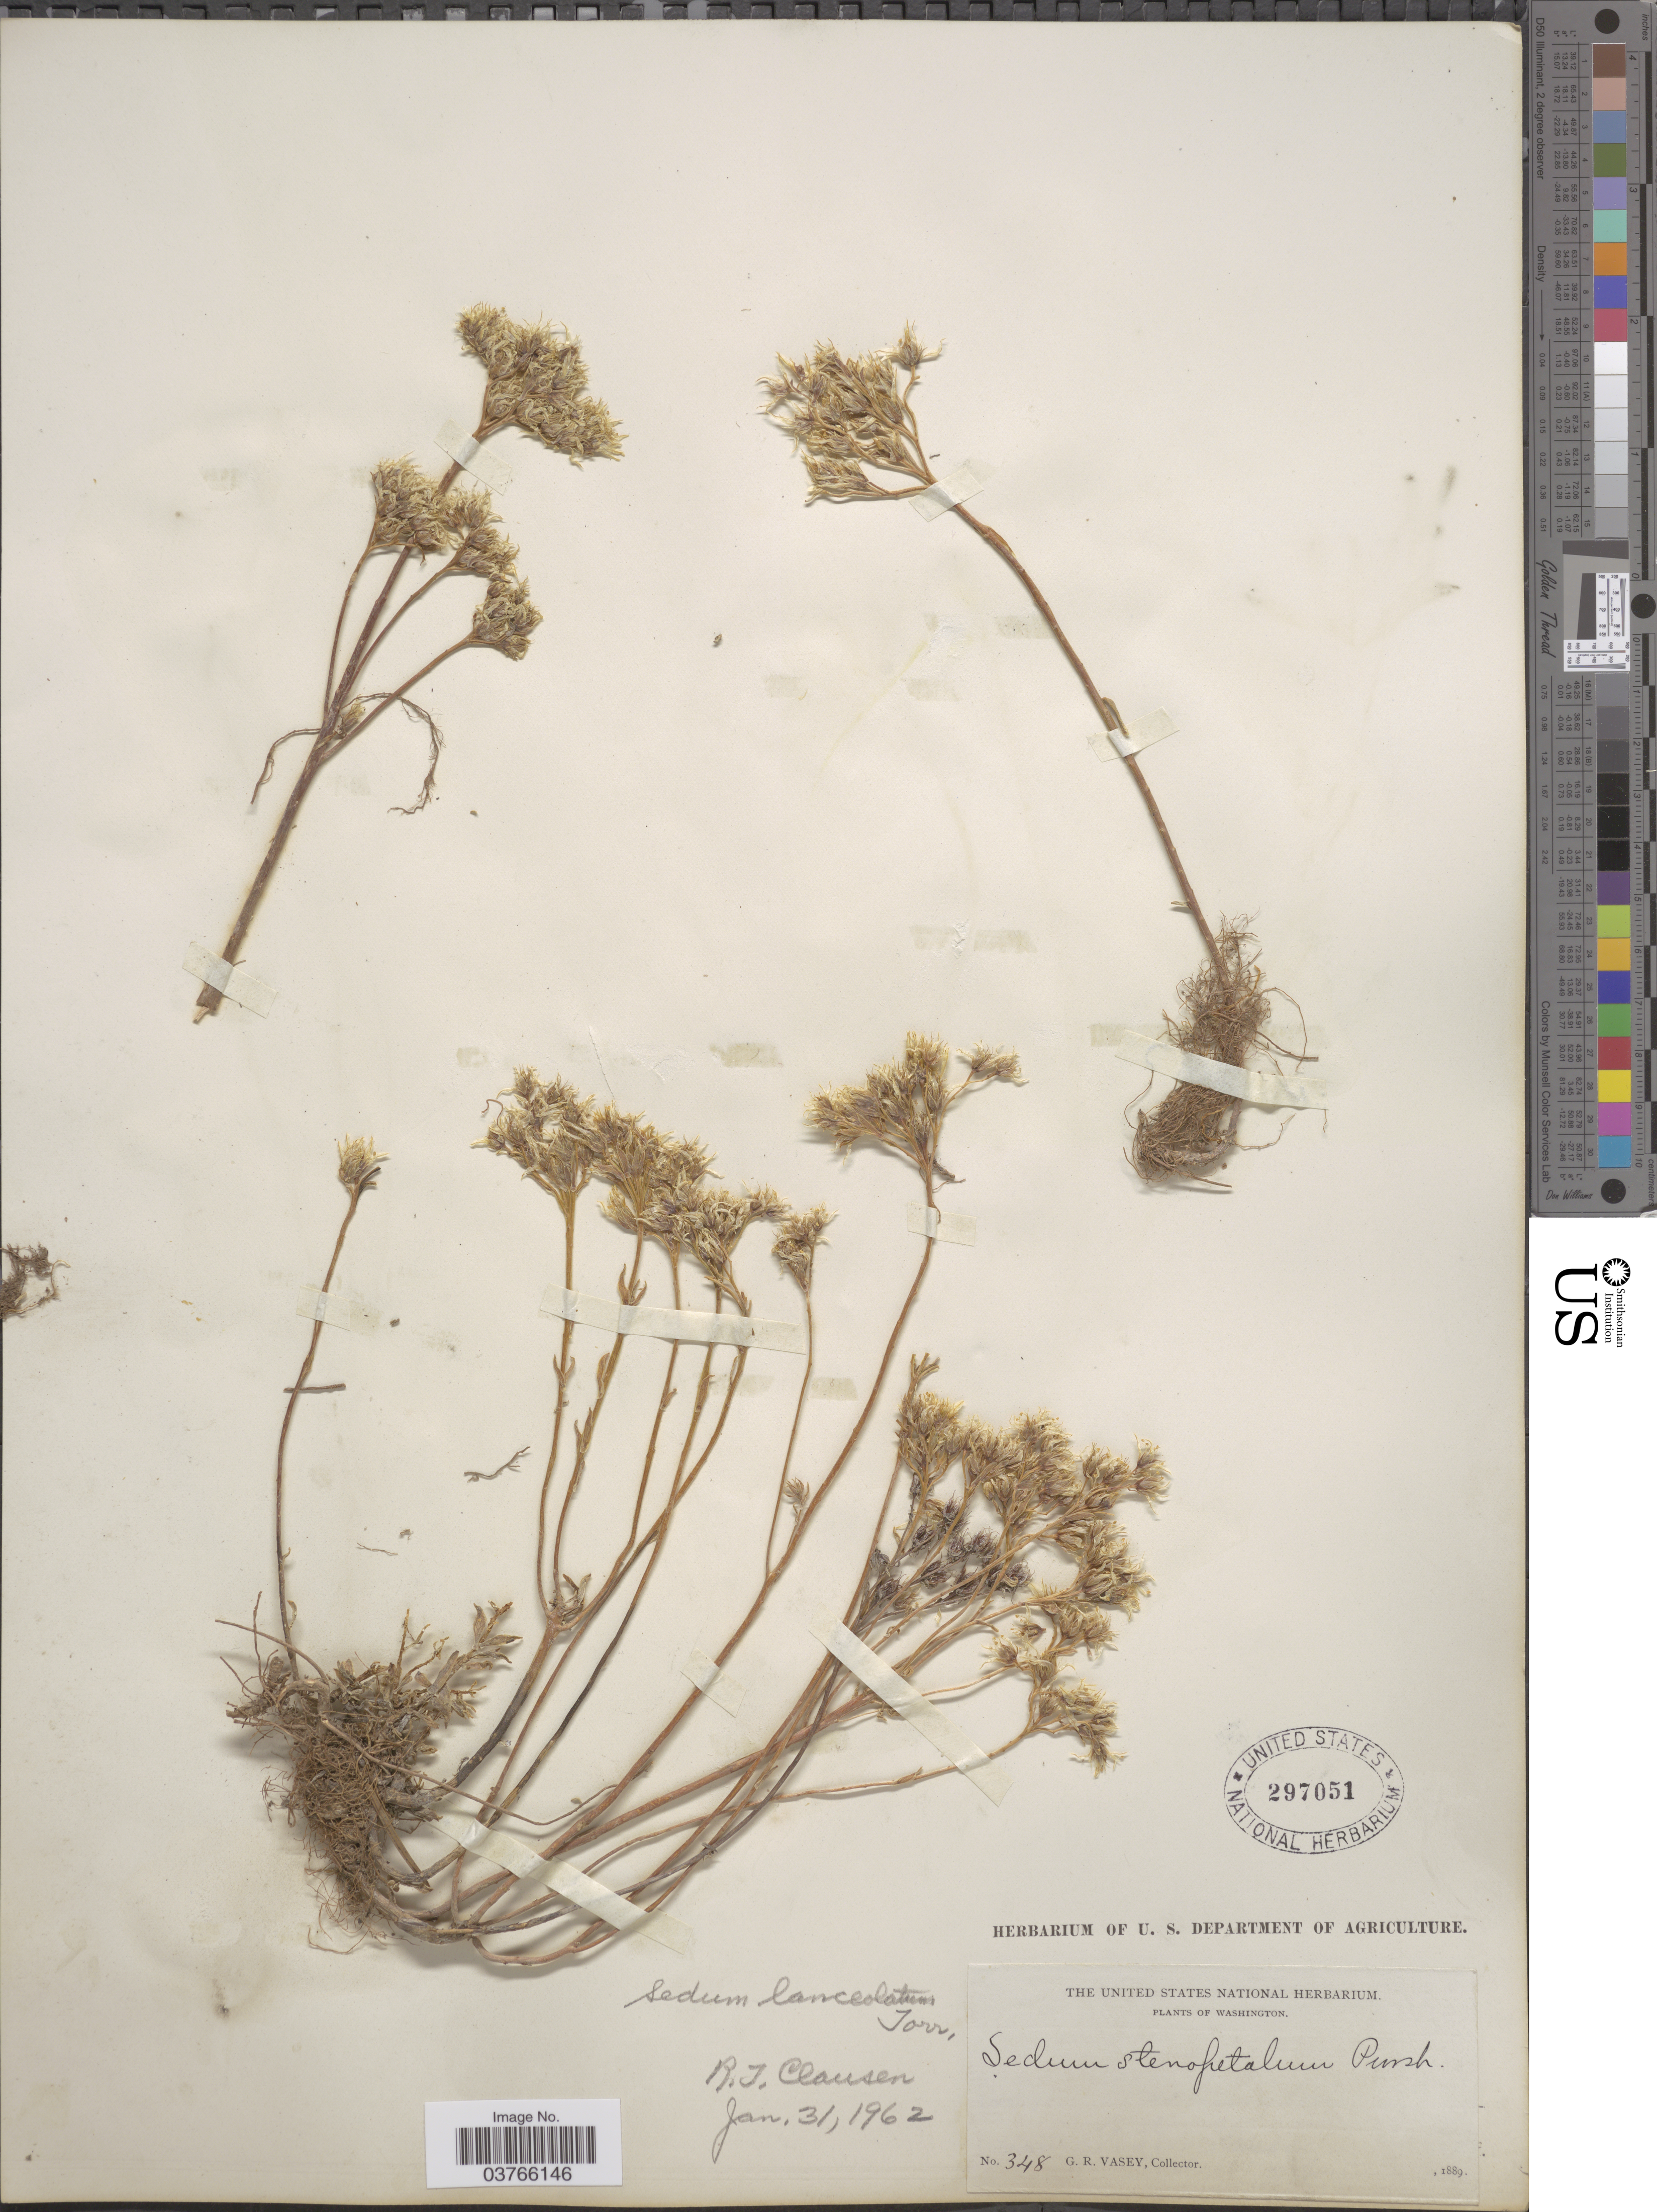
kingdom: Plantae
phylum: Tracheophyta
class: Magnoliopsida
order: Saxifragales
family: Crassulaceae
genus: Sedum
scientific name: Sedum lanceolatum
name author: Torr.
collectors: G. R. Vasey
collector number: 348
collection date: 1889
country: United States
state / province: Washington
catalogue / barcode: US 297051